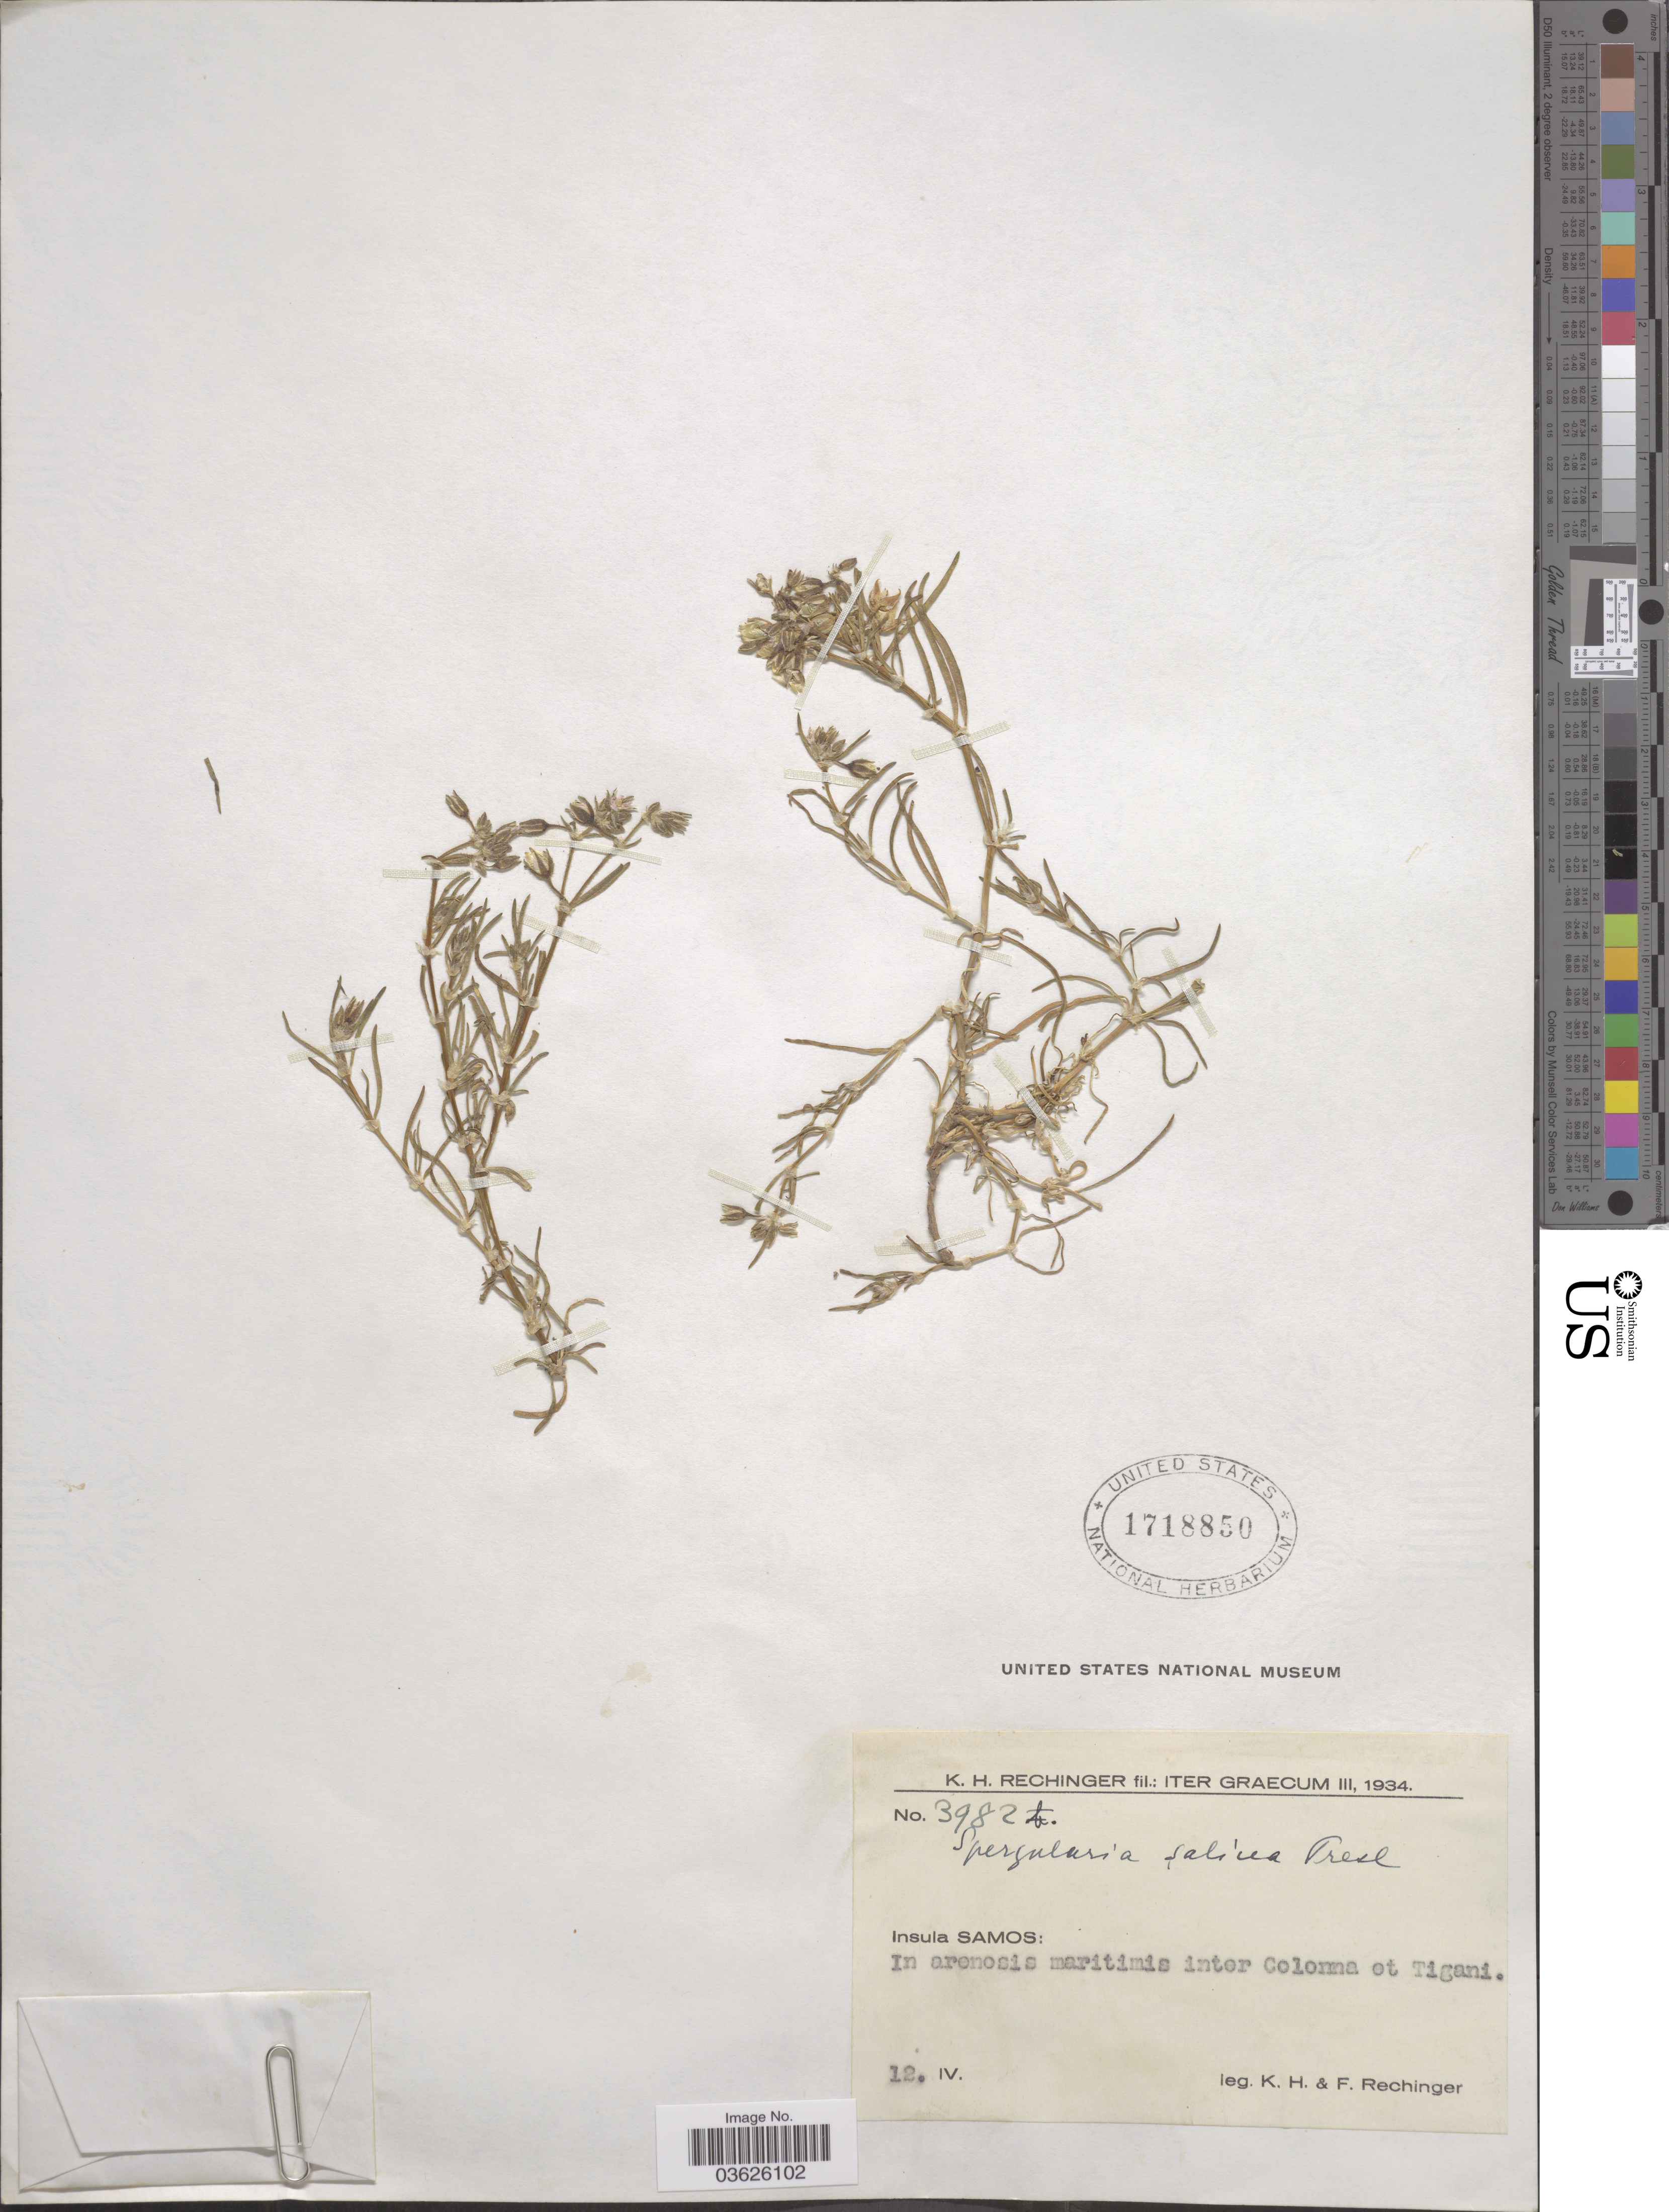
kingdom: Plantae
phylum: Tracheophyta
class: Magnoliopsida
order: Caryophyllales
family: Caryophyllaceae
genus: Tissa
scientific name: Tissa salina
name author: (J. Presl & C. Presl) Britton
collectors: K. H. Rechinger & F. Rechinger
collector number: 3982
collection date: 1934-04-12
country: Greece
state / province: North Aegean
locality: Graecum. Insula Samos: In arenosis maritimis inter Colonna et Tigani.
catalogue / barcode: US 1718850